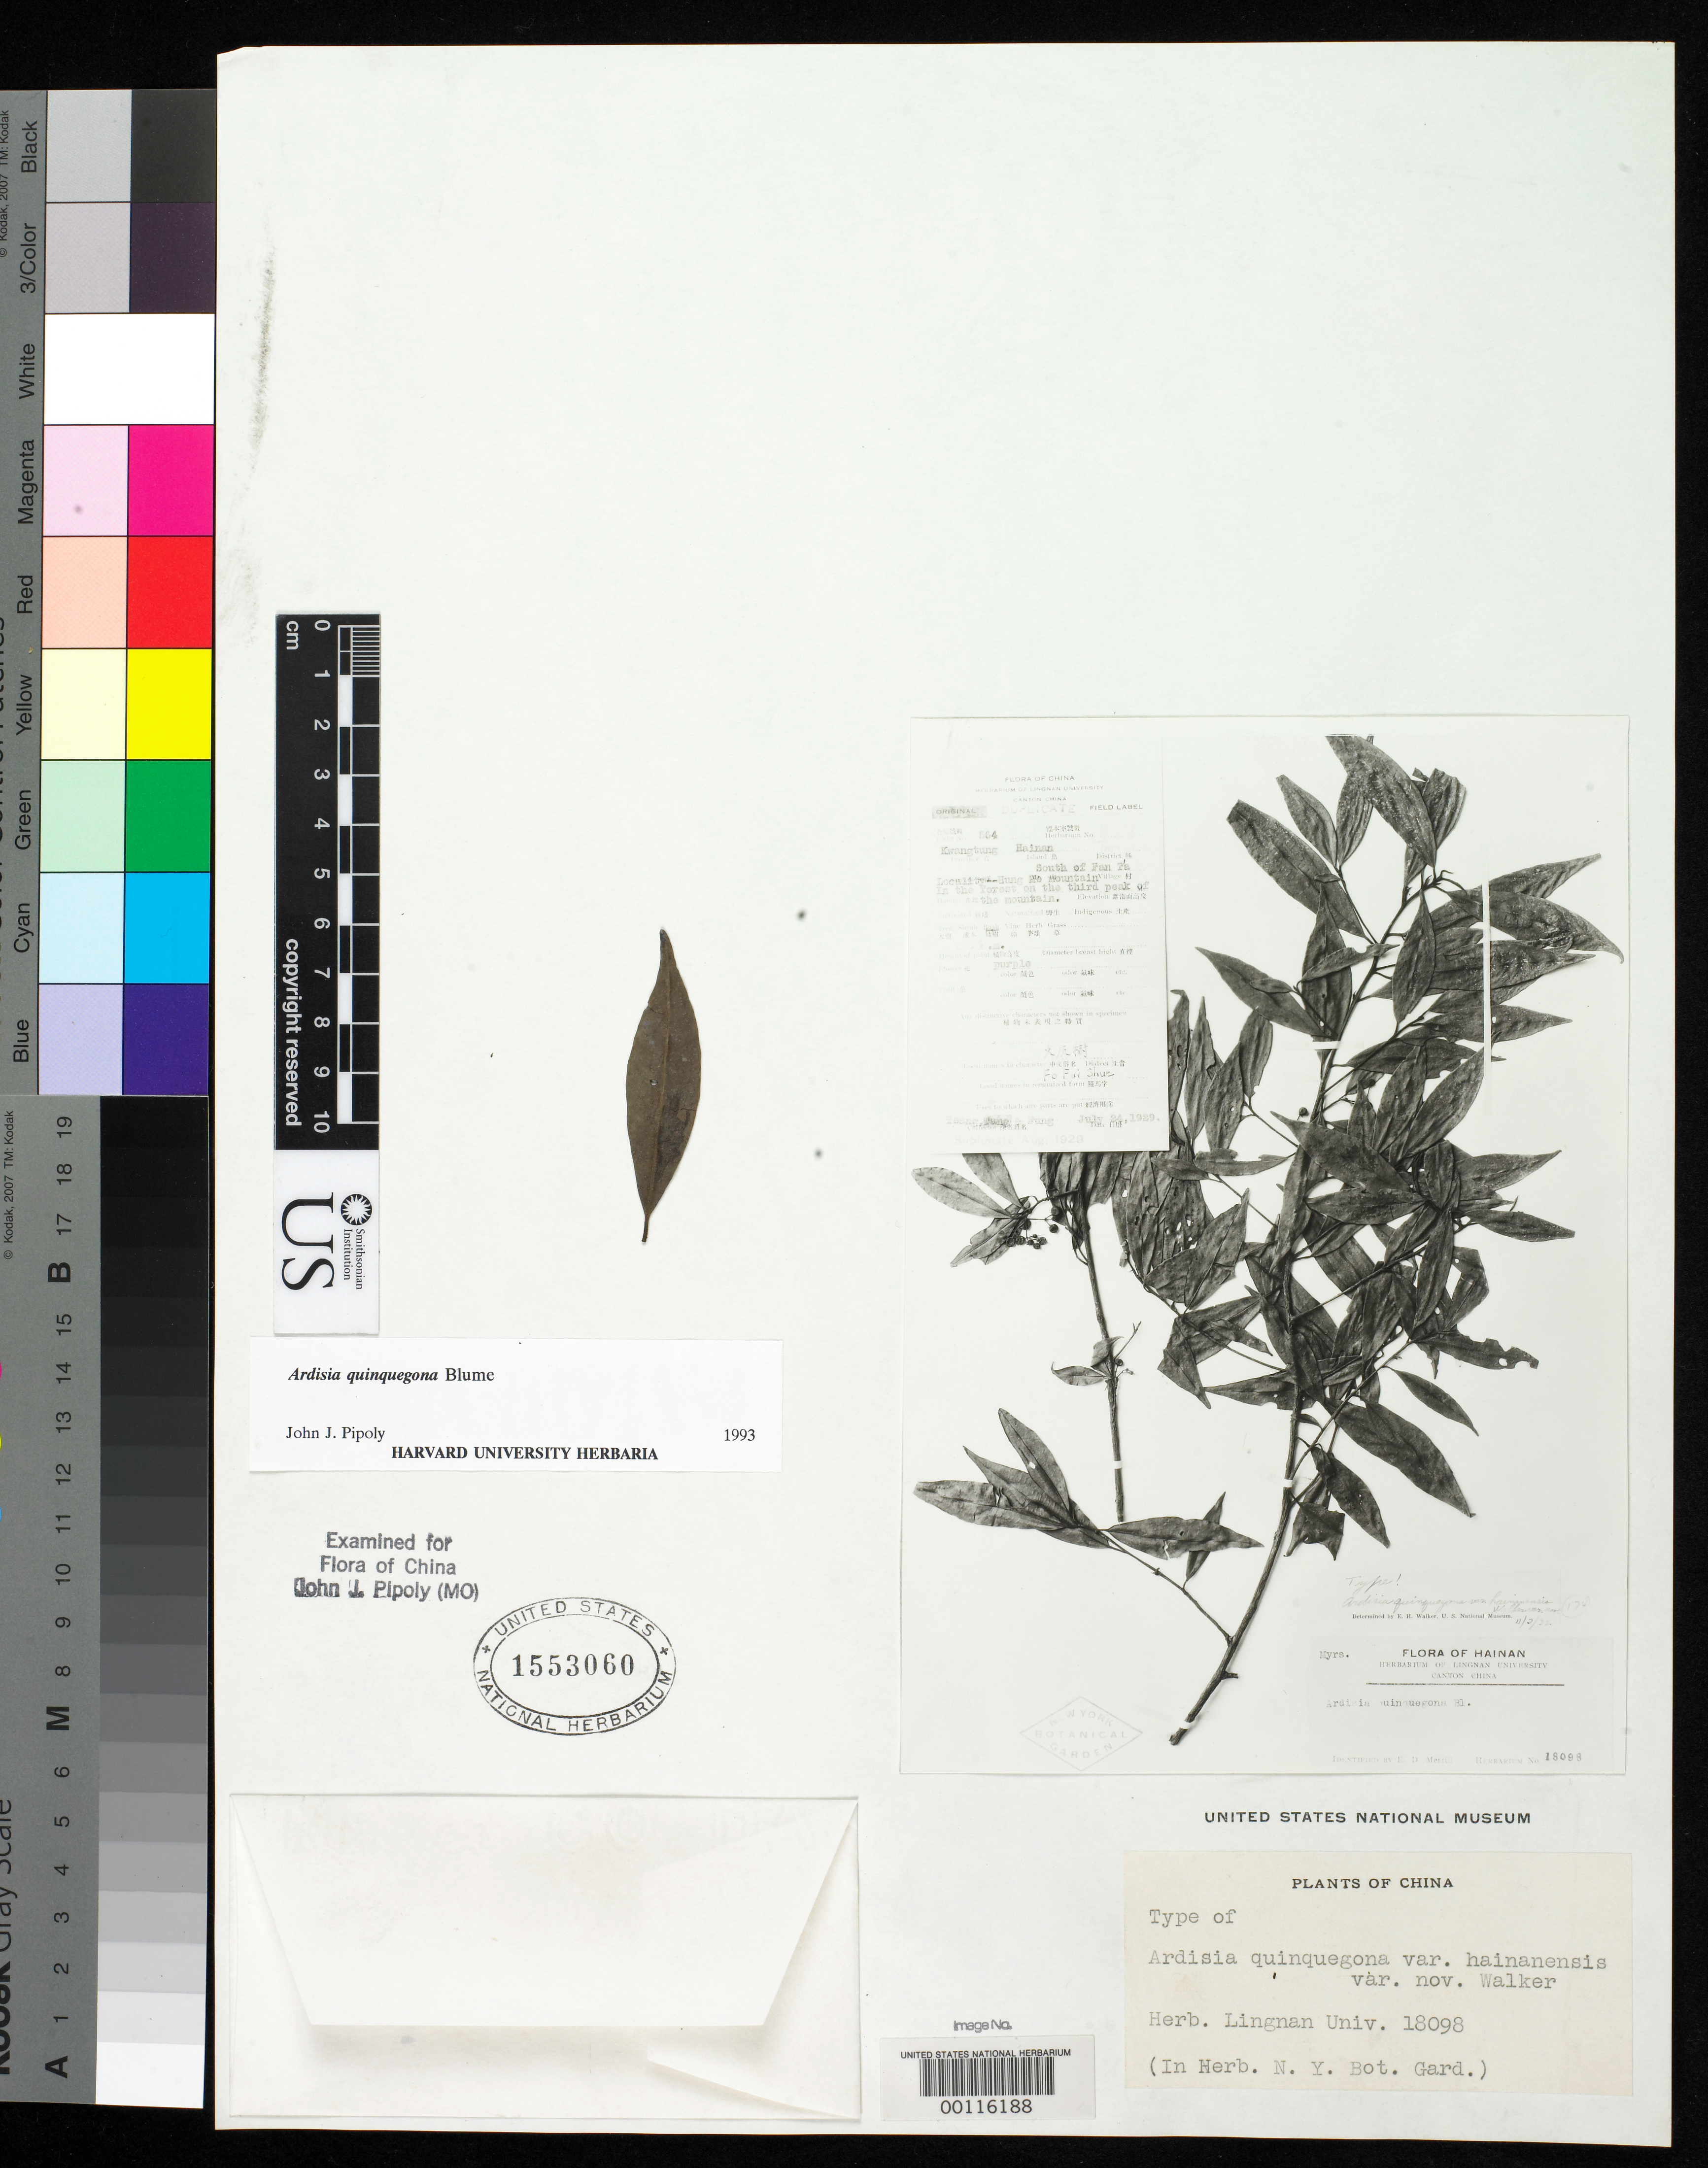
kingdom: Plantae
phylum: Tracheophyta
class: Magnoliopsida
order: Ericales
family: Primulaceae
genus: Ardisia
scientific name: Ardisia quinquegona var. hainanensis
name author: E. Walker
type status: Type Fragment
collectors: W. T. Tsang & H. L. Fung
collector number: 18098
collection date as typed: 24 Jul 1929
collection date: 1929-07-24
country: China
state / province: Hainan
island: Hainan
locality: S of Fan Ta, Hung Mo Mountain, third peak in mountain.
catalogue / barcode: US 1553060